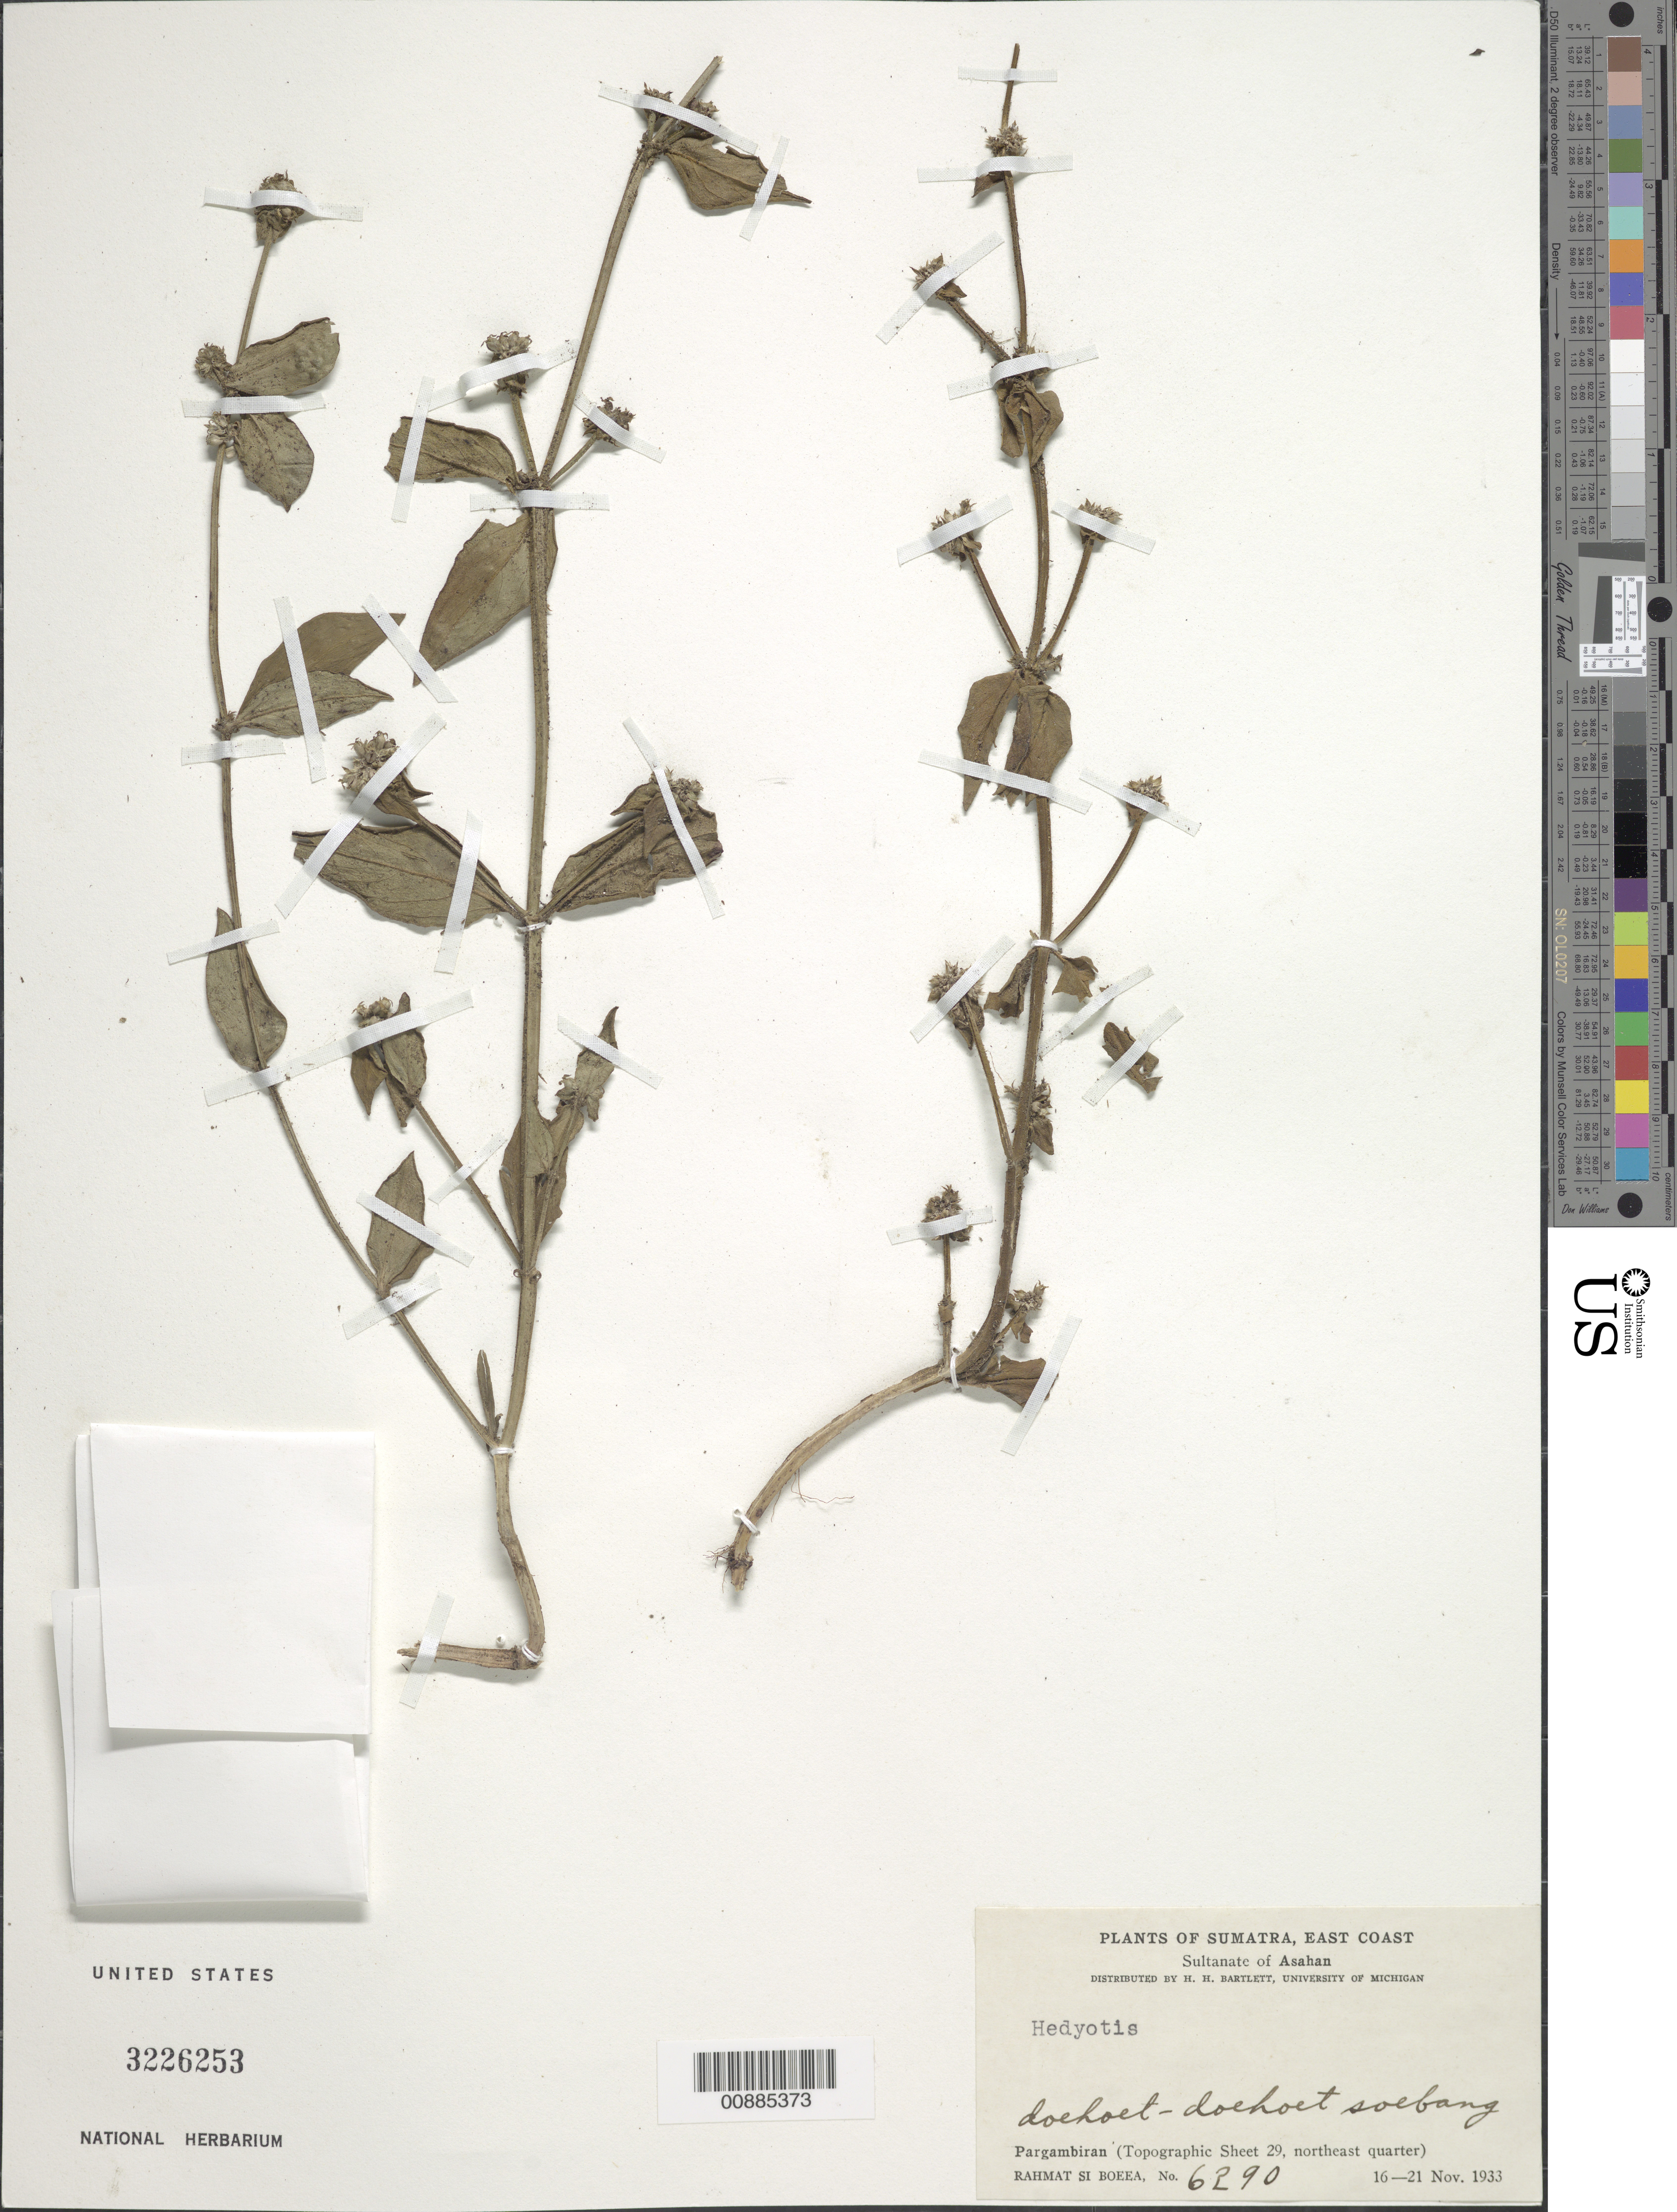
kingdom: Plantae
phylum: Tracheophyta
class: Magnoliopsida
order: Gentianales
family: Rubiaceae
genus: Hedyotis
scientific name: Hedyotis sp.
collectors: Rahmat Si Boeea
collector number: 6290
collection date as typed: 16 Nov 1933 to 21 Nov 1933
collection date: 1933-11-16/1933-11-21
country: Indonesia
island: Sumatra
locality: Sultanate of Asahan Pargambiran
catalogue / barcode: US 3226253